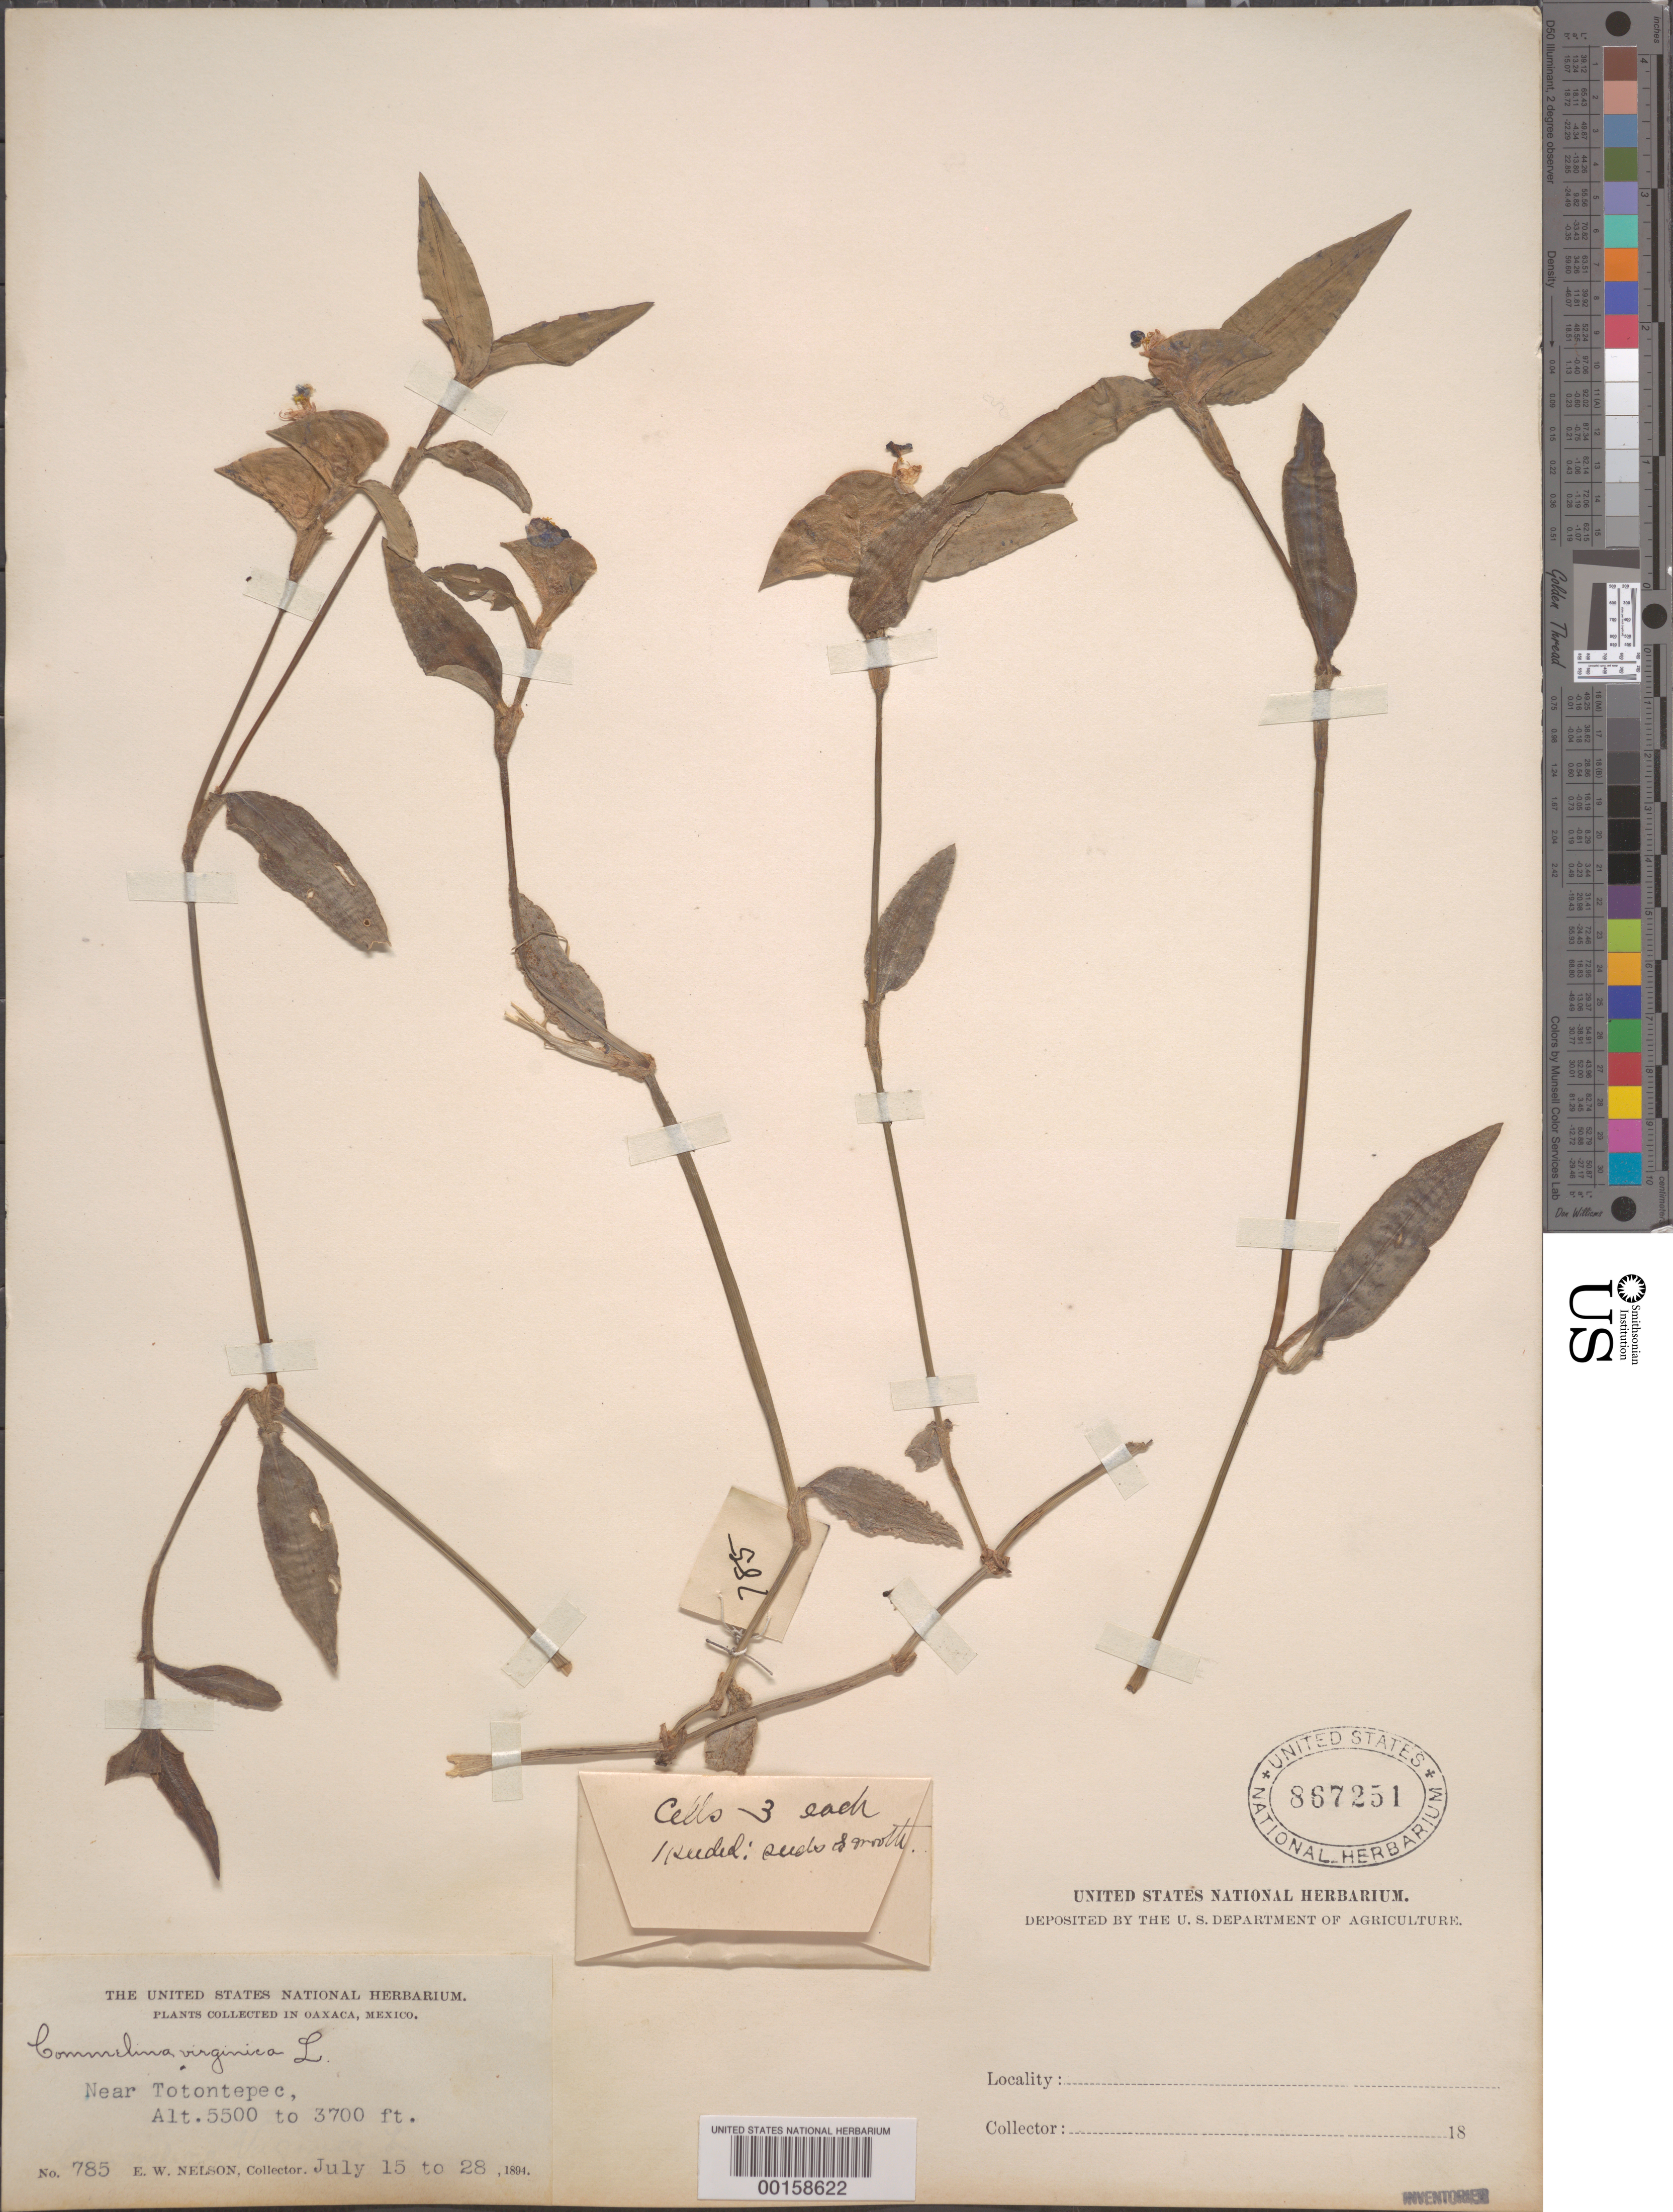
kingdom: Plantae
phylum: Tracheophyta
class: Liliopsida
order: Commelinales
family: Commelinaceae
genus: Commelina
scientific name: Commelina erecta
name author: L.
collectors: E. W. Nelson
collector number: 785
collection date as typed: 15 Jul 1894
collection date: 1894-07-15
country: Mexico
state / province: Oaxaca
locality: Totontepec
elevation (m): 1129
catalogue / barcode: US 867251